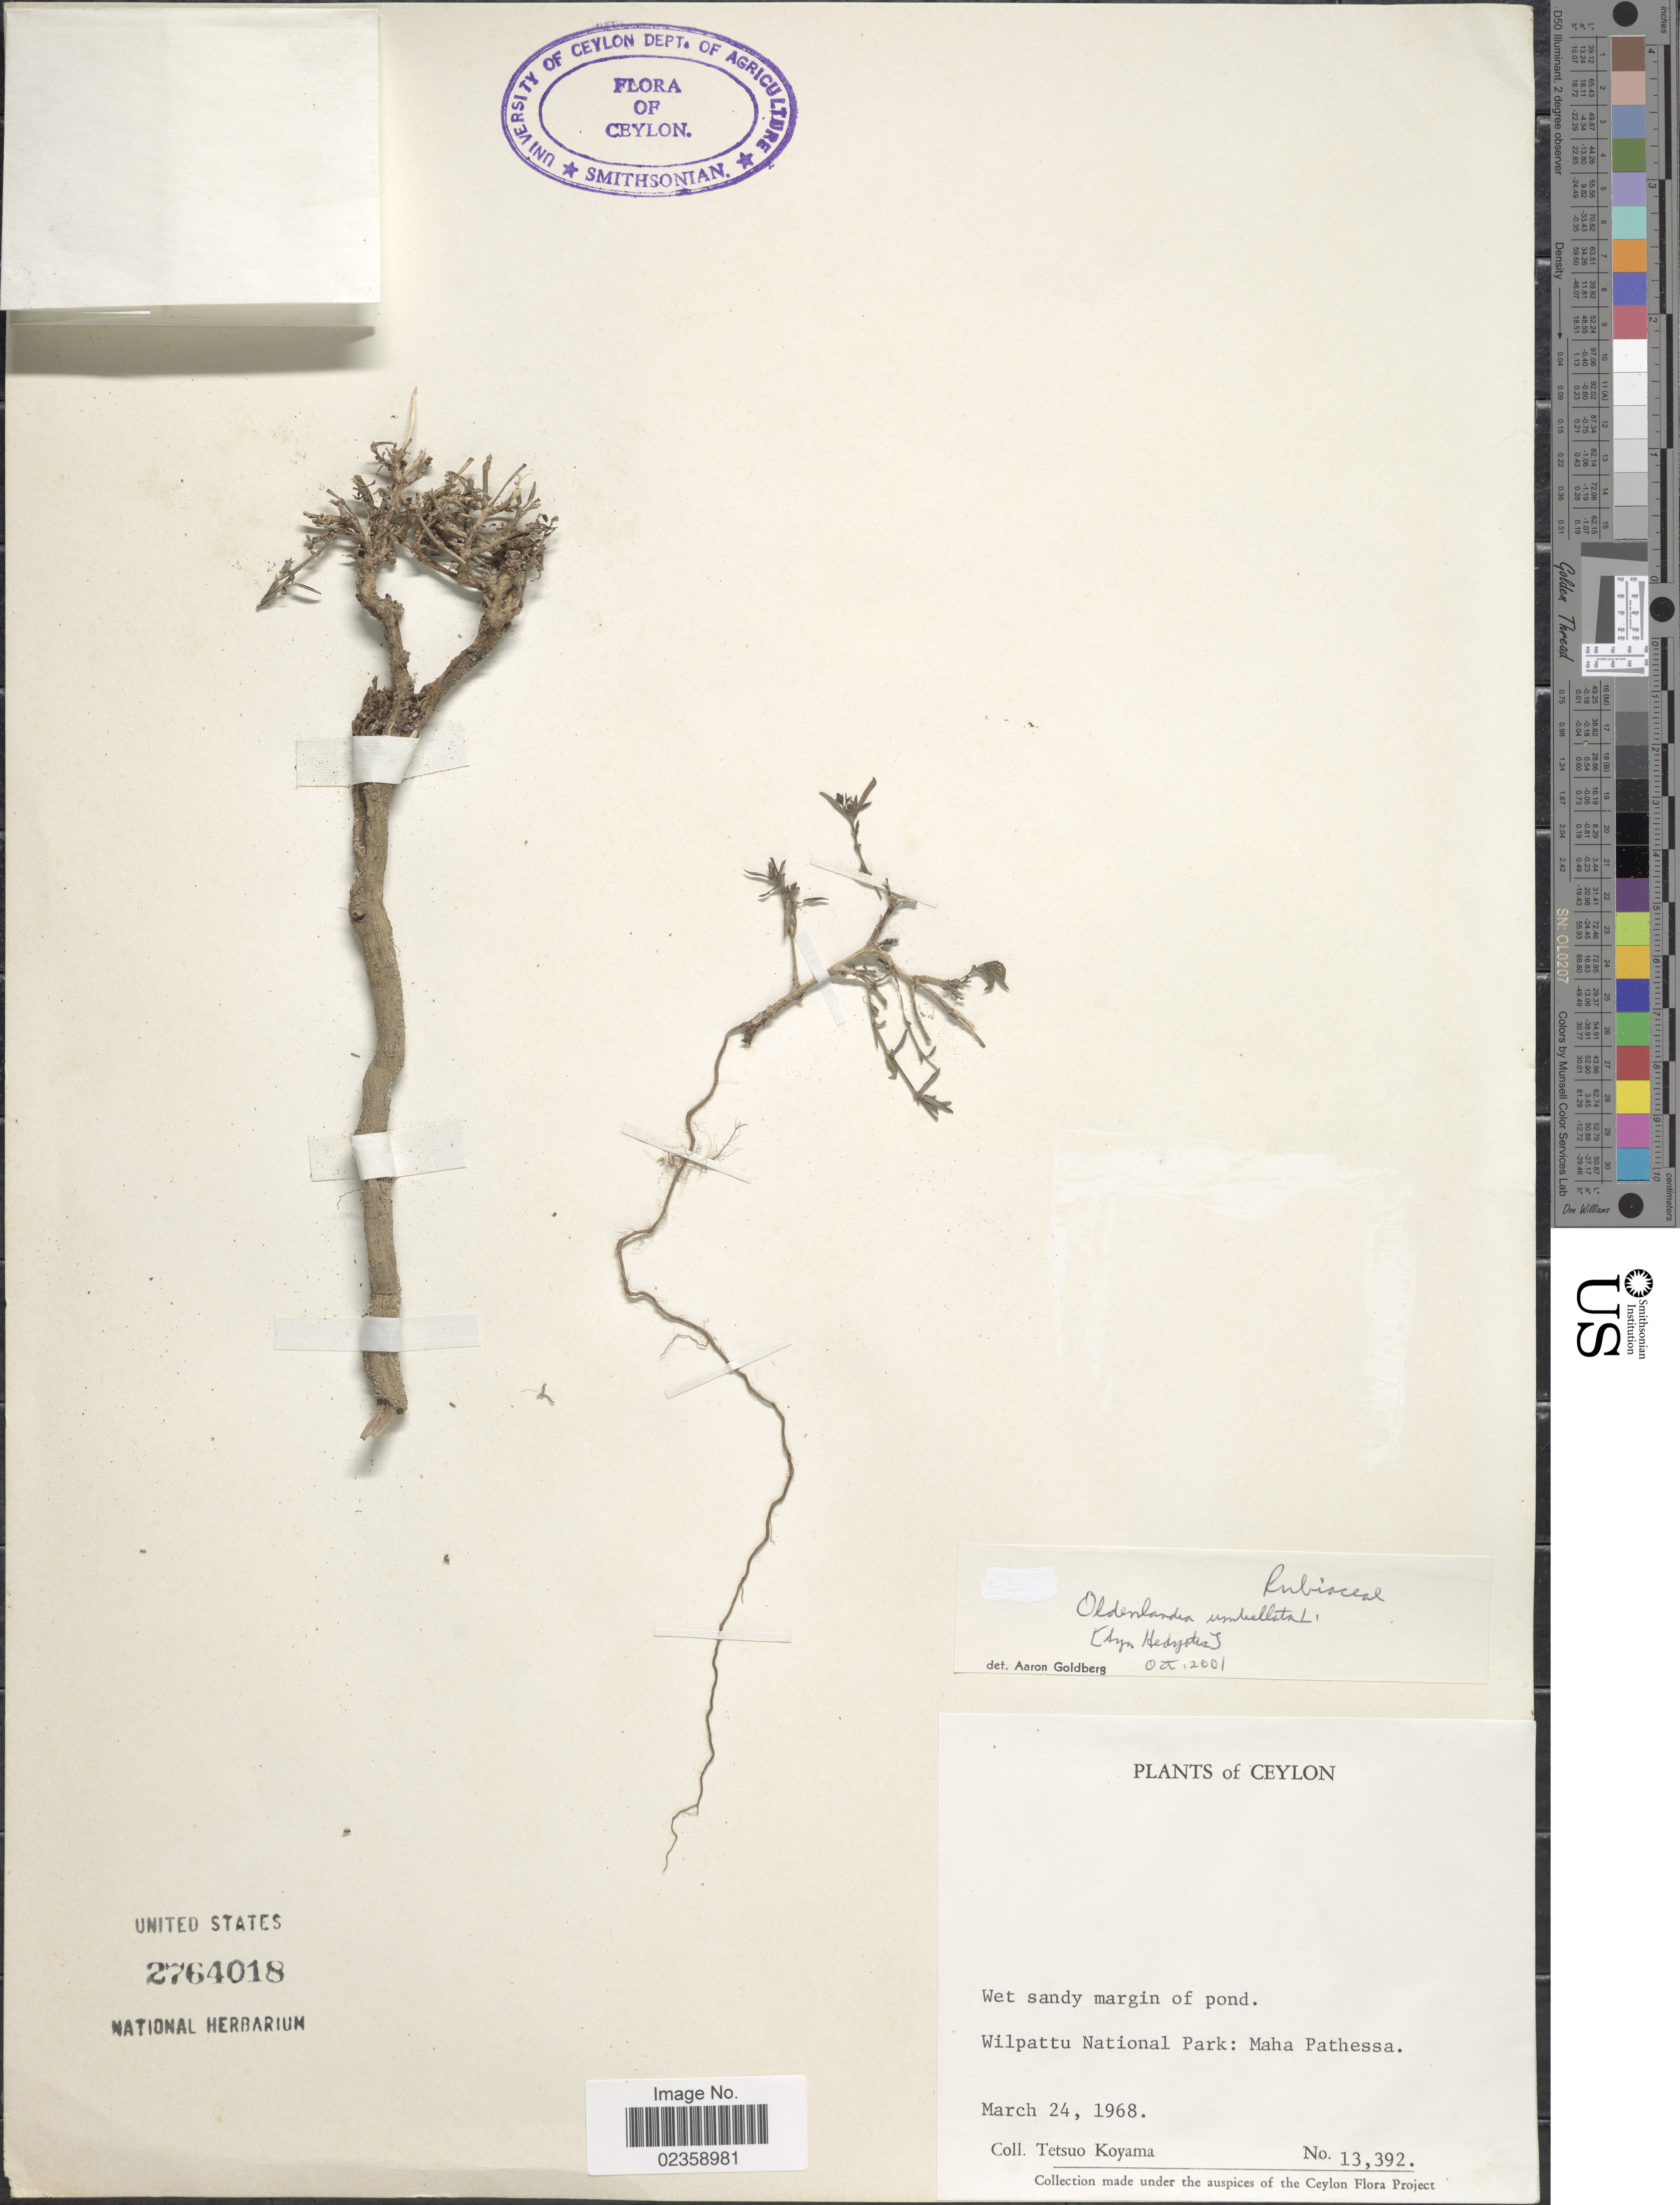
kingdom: Plantae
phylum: Tracheophyta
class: Magnoliopsida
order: Gentianales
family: Rubiaceae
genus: Oldenlandia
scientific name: Oldenlandia umbellata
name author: L.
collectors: T. Koyama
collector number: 13392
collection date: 1968-03-24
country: Sri Lanka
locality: Ceylon. Wet sandy margin of pond. Wilpattu National Park: Maha Pathessa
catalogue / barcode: US 2764018